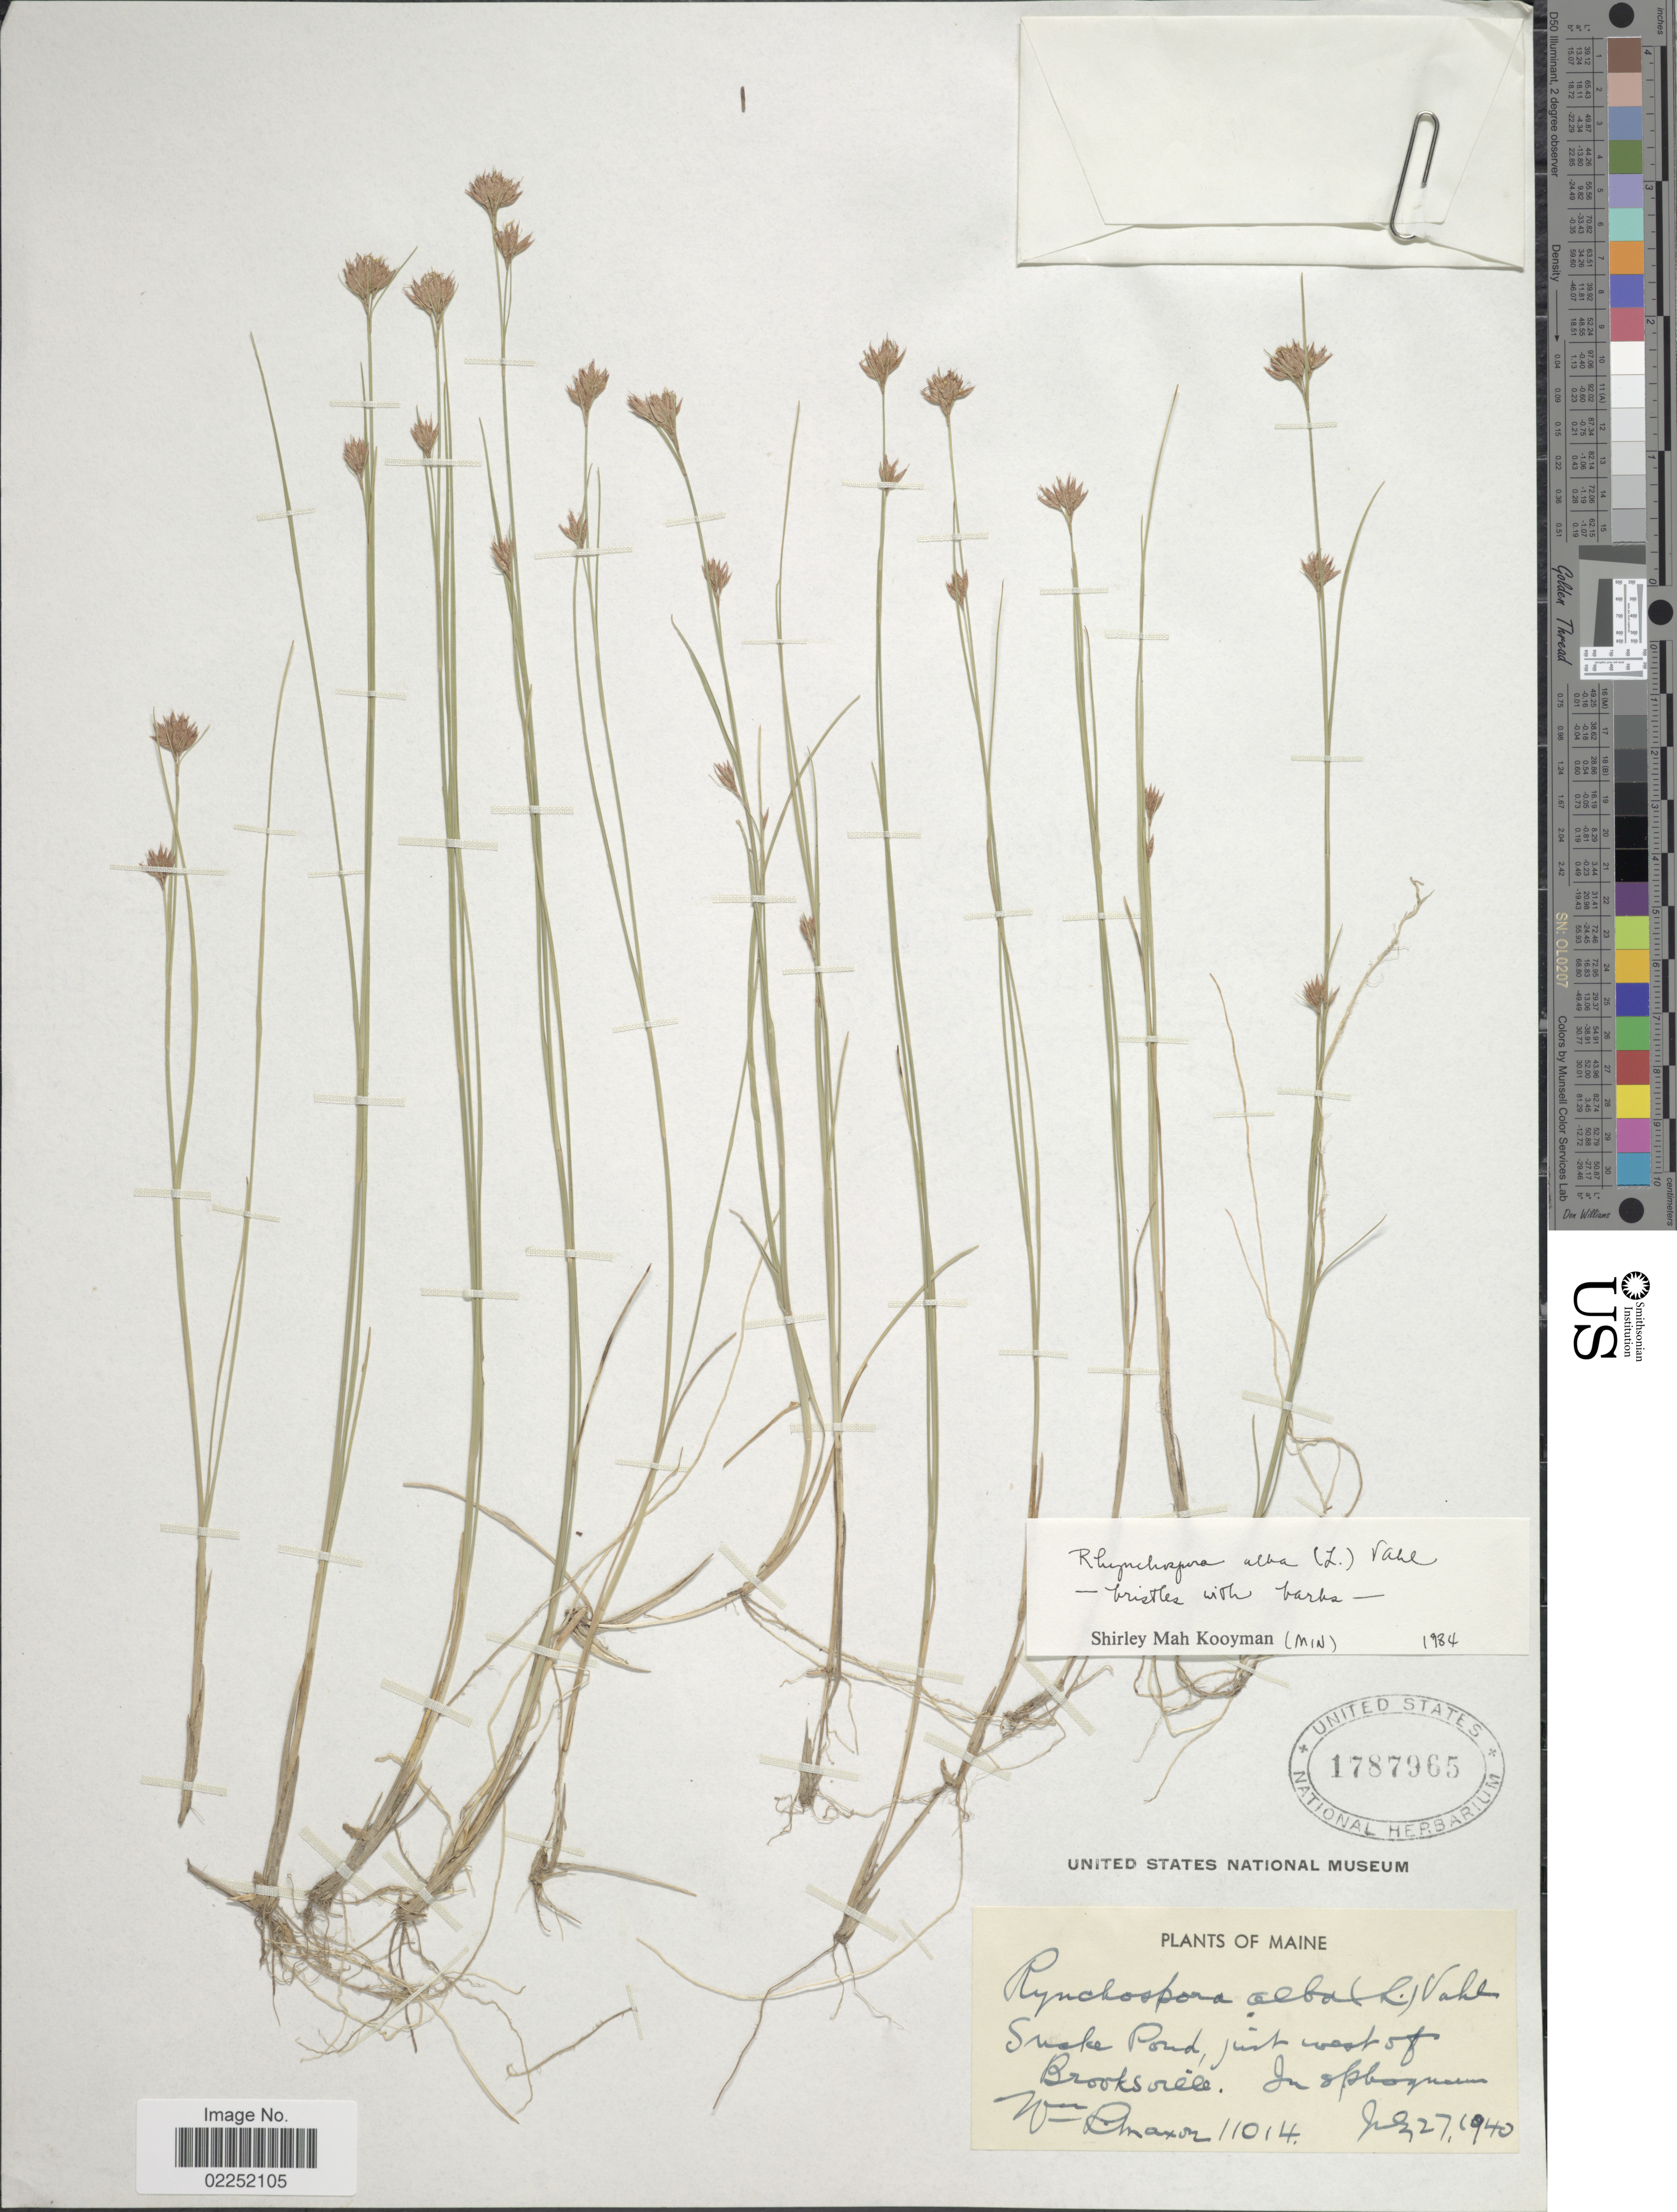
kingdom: Plantae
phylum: Tracheophyta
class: Liliopsida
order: Poales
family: Cyperaceae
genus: Rhynchospora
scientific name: Rhynchospora alba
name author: (L.) Vahl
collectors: W. R. Maxon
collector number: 11014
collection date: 1940-07-27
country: United States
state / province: Maine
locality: Snake Pond, just west of Brooksville, In sphagnum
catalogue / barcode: US 1787965